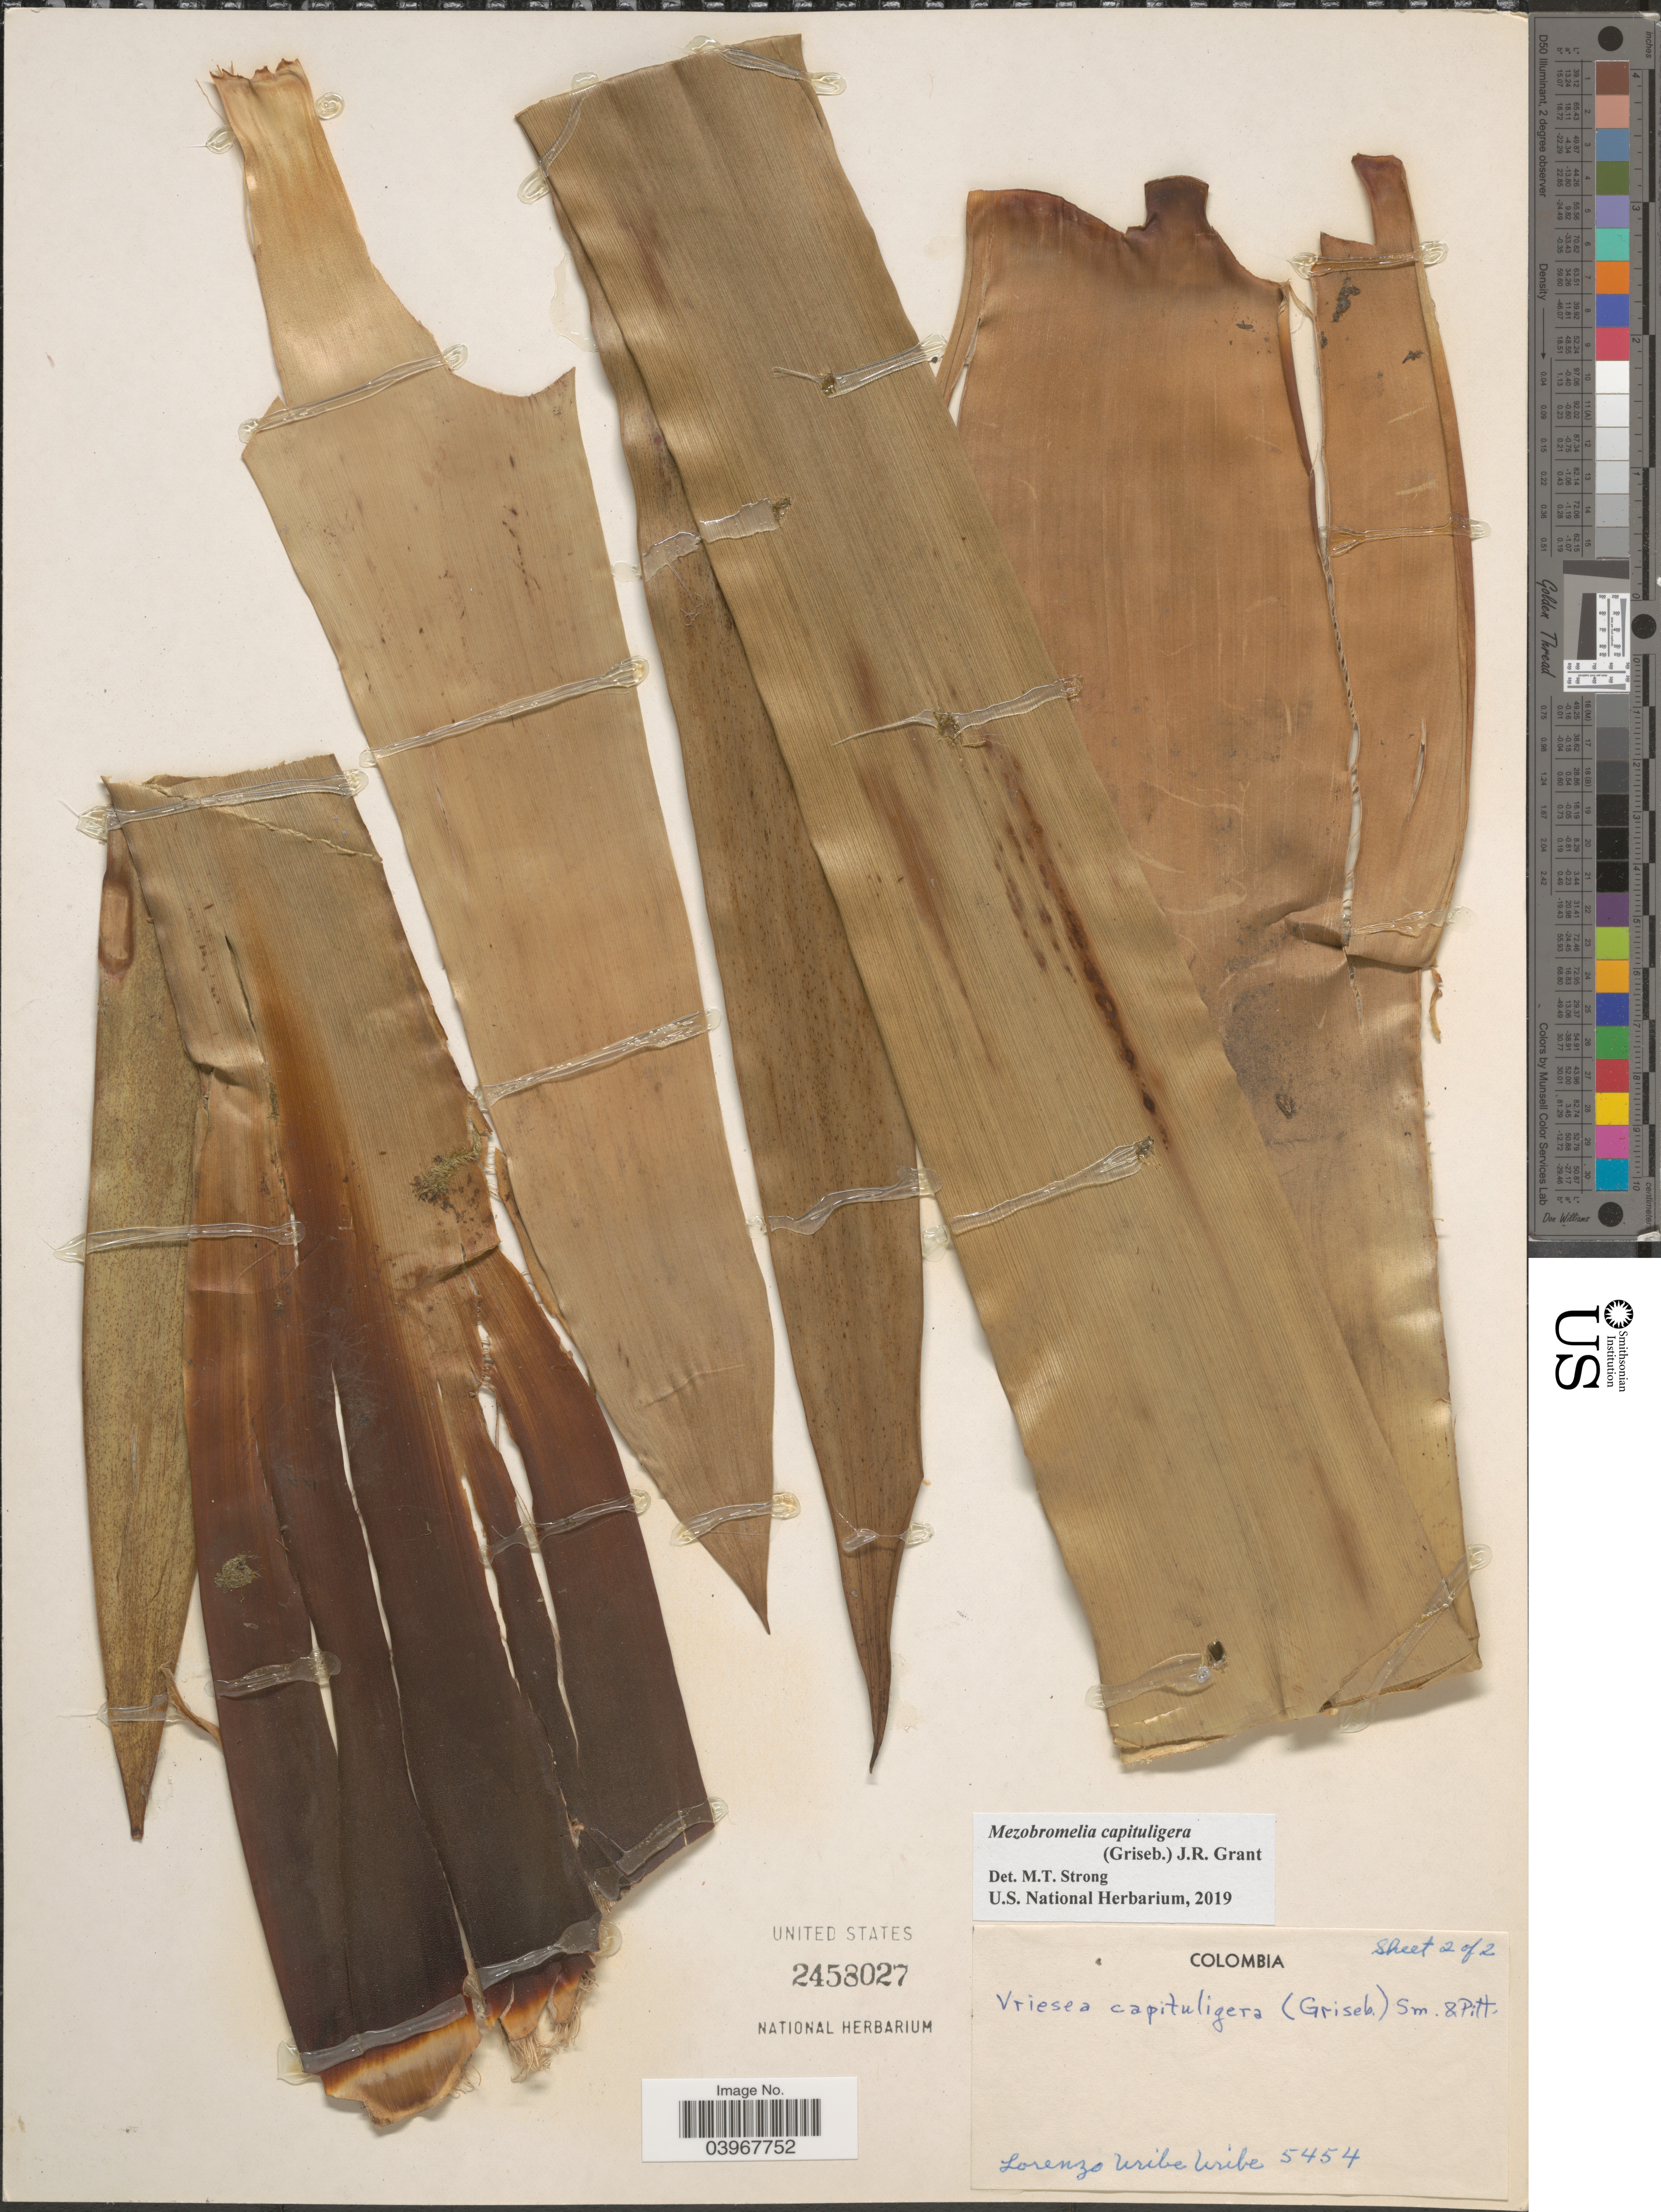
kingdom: Plantae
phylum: Tracheophyta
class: Liliopsida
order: Poales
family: Bromeliaceae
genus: Mezobromelia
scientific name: Mezobromelia capituligera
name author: (Griseb.) J.R. Grant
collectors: L. Uribe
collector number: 5454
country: Colombia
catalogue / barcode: US 2458027